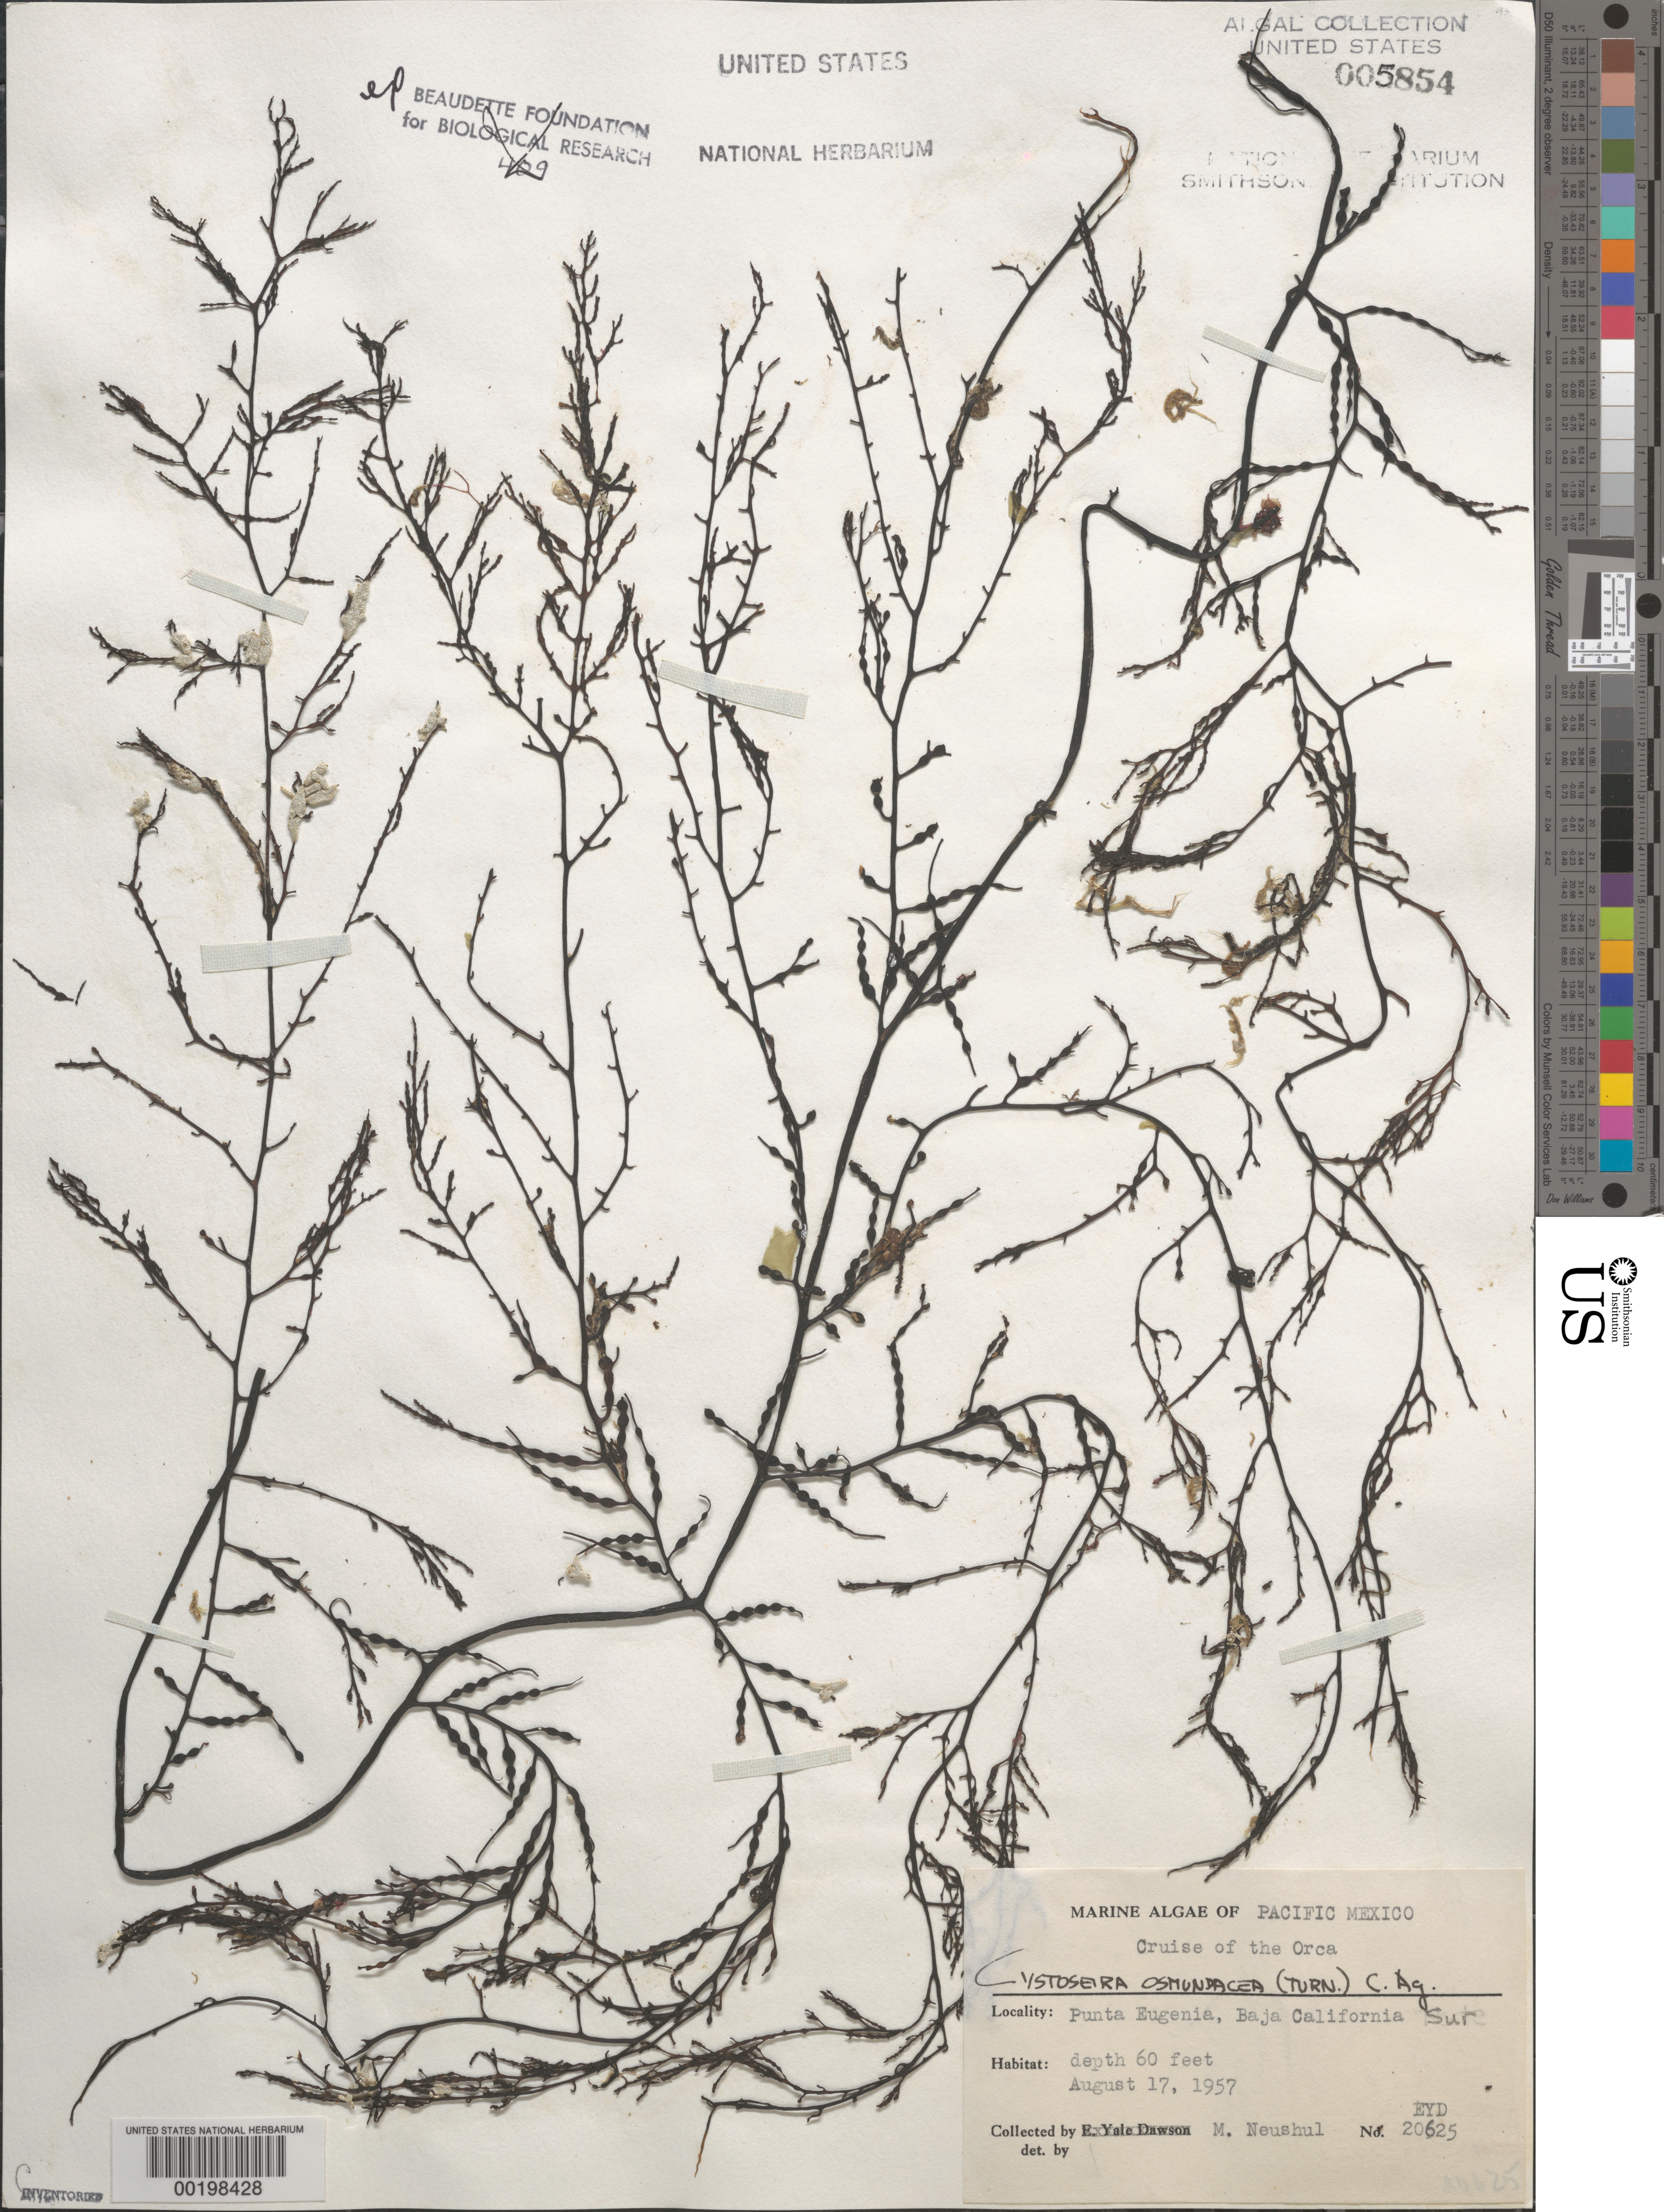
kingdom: Chromista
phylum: Ochrophyta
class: Phaeophyceae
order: Fucales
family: Sargassaceae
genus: Cystoseira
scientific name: Cystoseira osmundacea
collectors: M. Neushul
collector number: EYD 20625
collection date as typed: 17 Aug 1957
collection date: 1957-08-17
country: Mexico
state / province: Baja California Sur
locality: Punta Eugenia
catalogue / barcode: US 5854